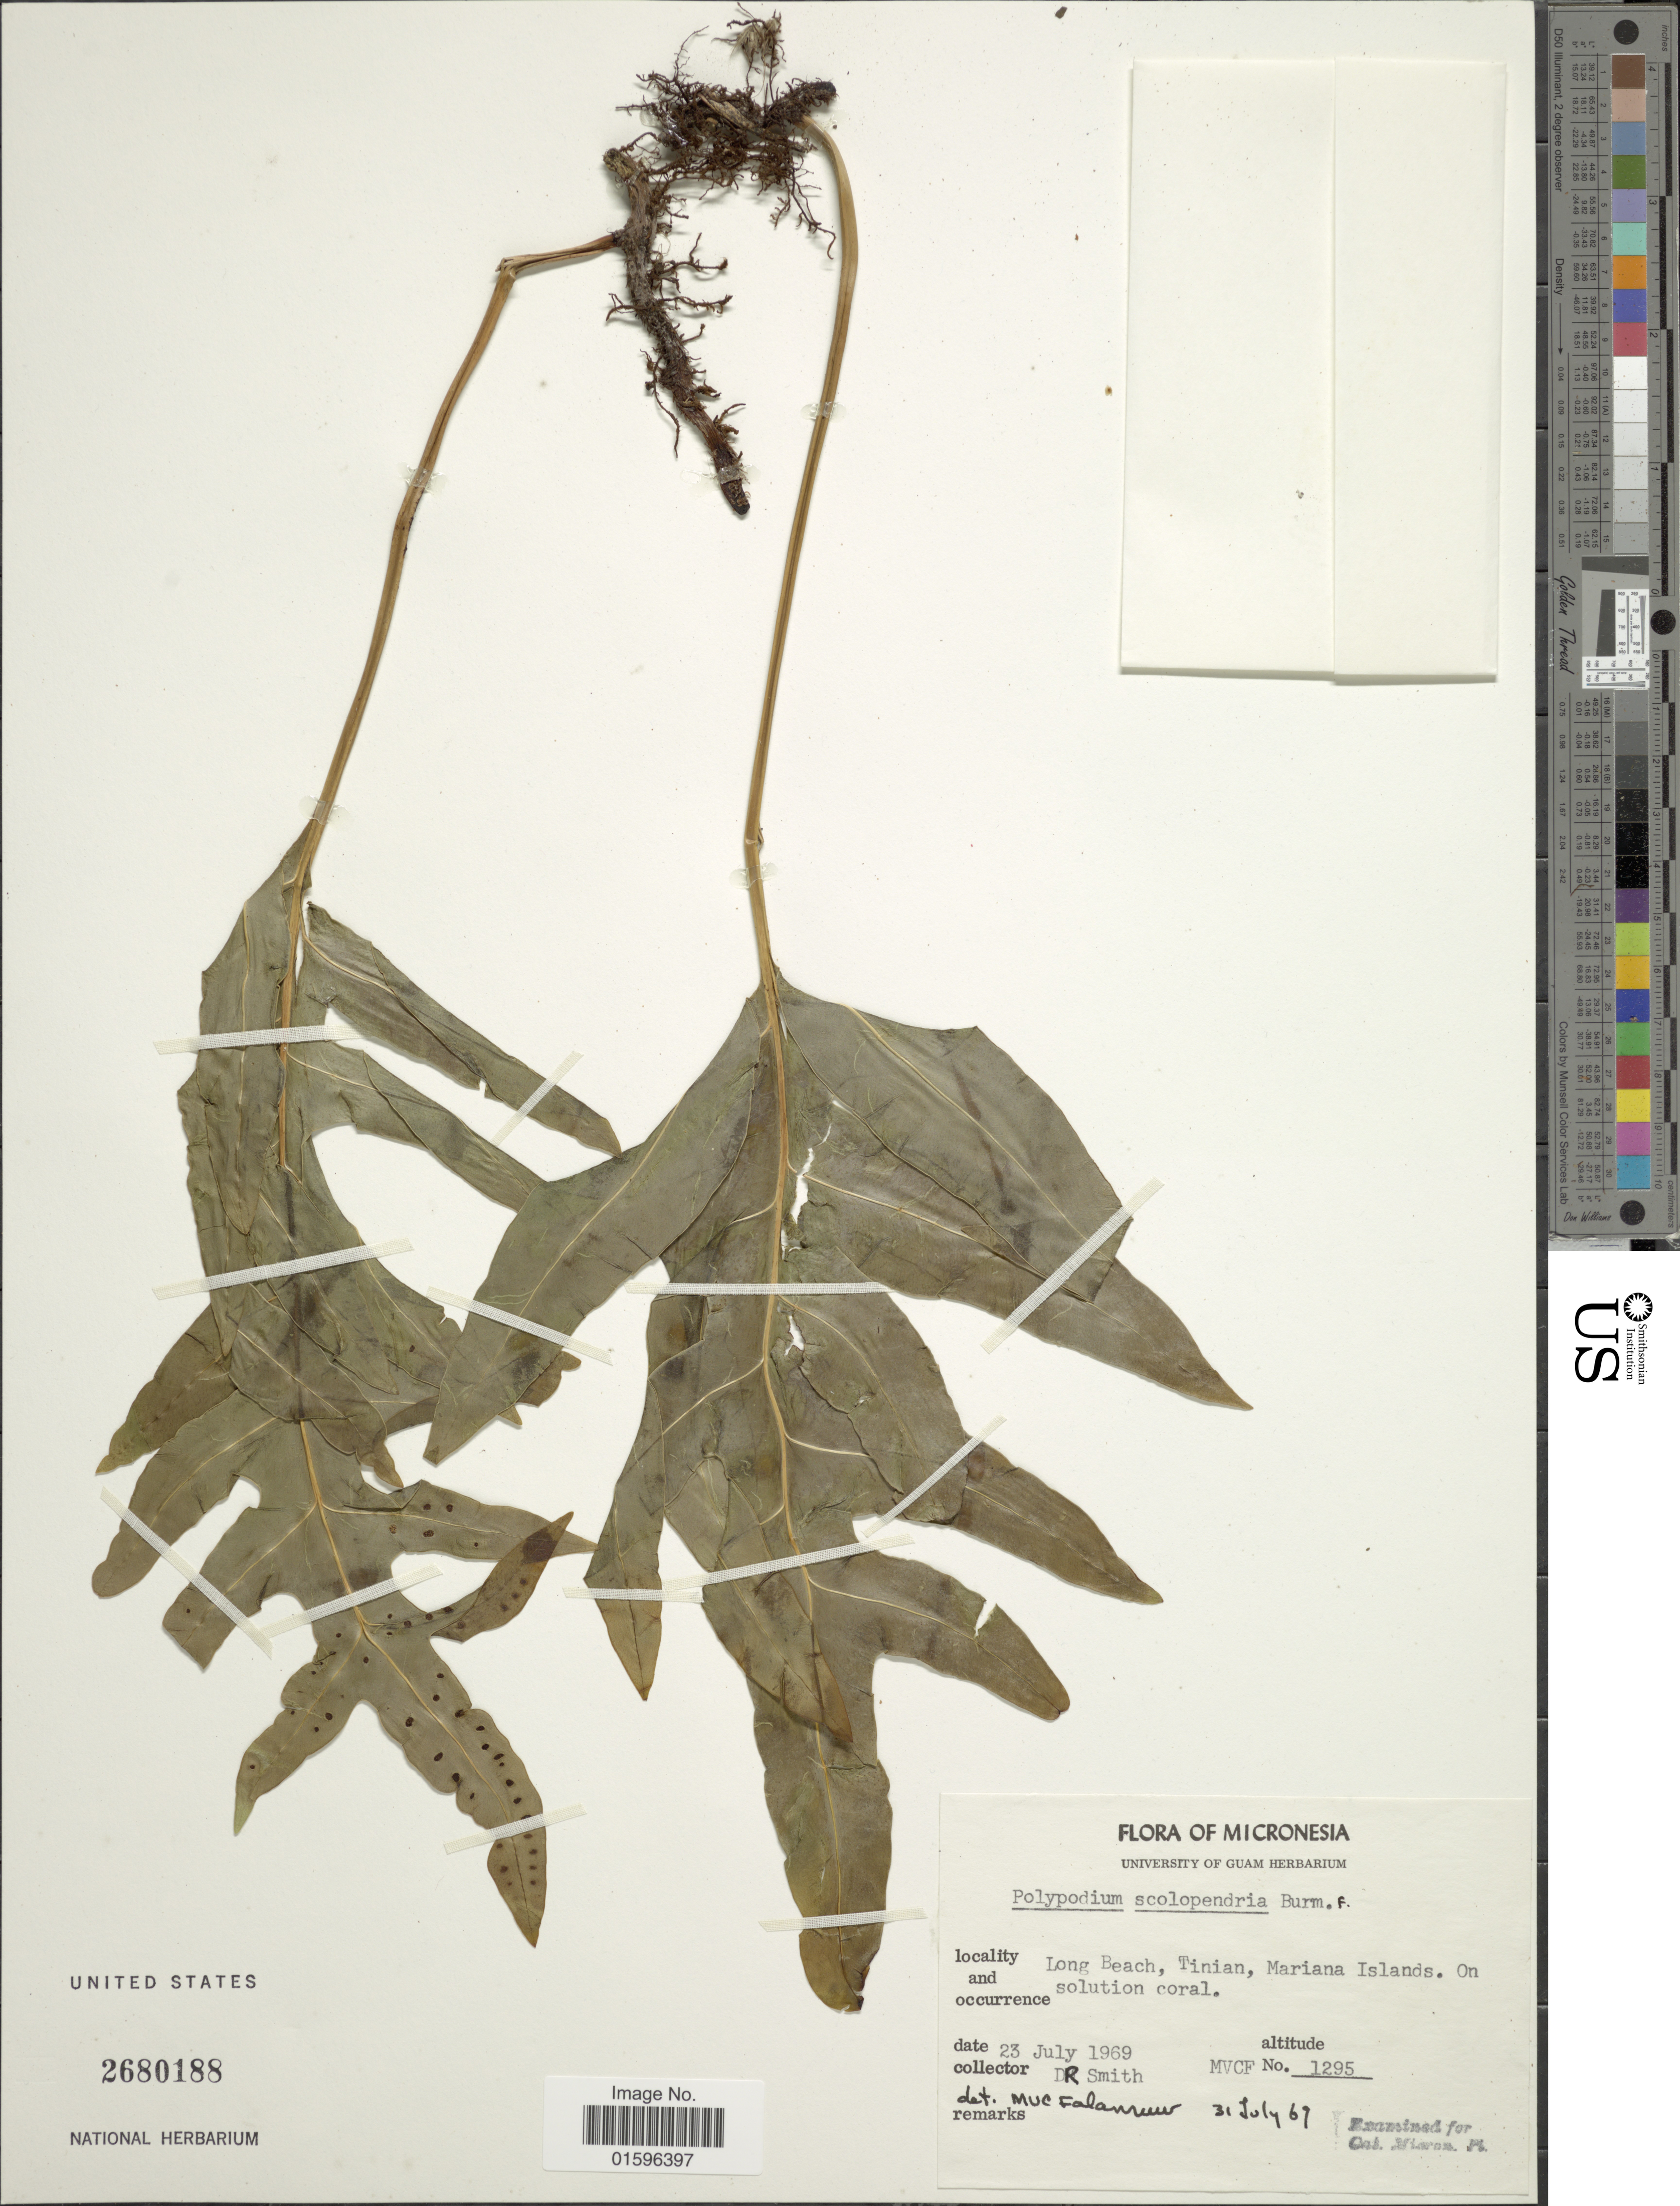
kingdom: Plantae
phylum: Tracheophyta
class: Polypodiopsida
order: Polypodiales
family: Polypodiaceae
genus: Polypodium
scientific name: Polypodium scolopendria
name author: Burm. f.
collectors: D. R. Smith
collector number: MVCF 1295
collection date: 1969-07-23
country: Northern Mariana Islands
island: Tinian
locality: Long Beach, Tinian, Mariana Islands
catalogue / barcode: US 2680188